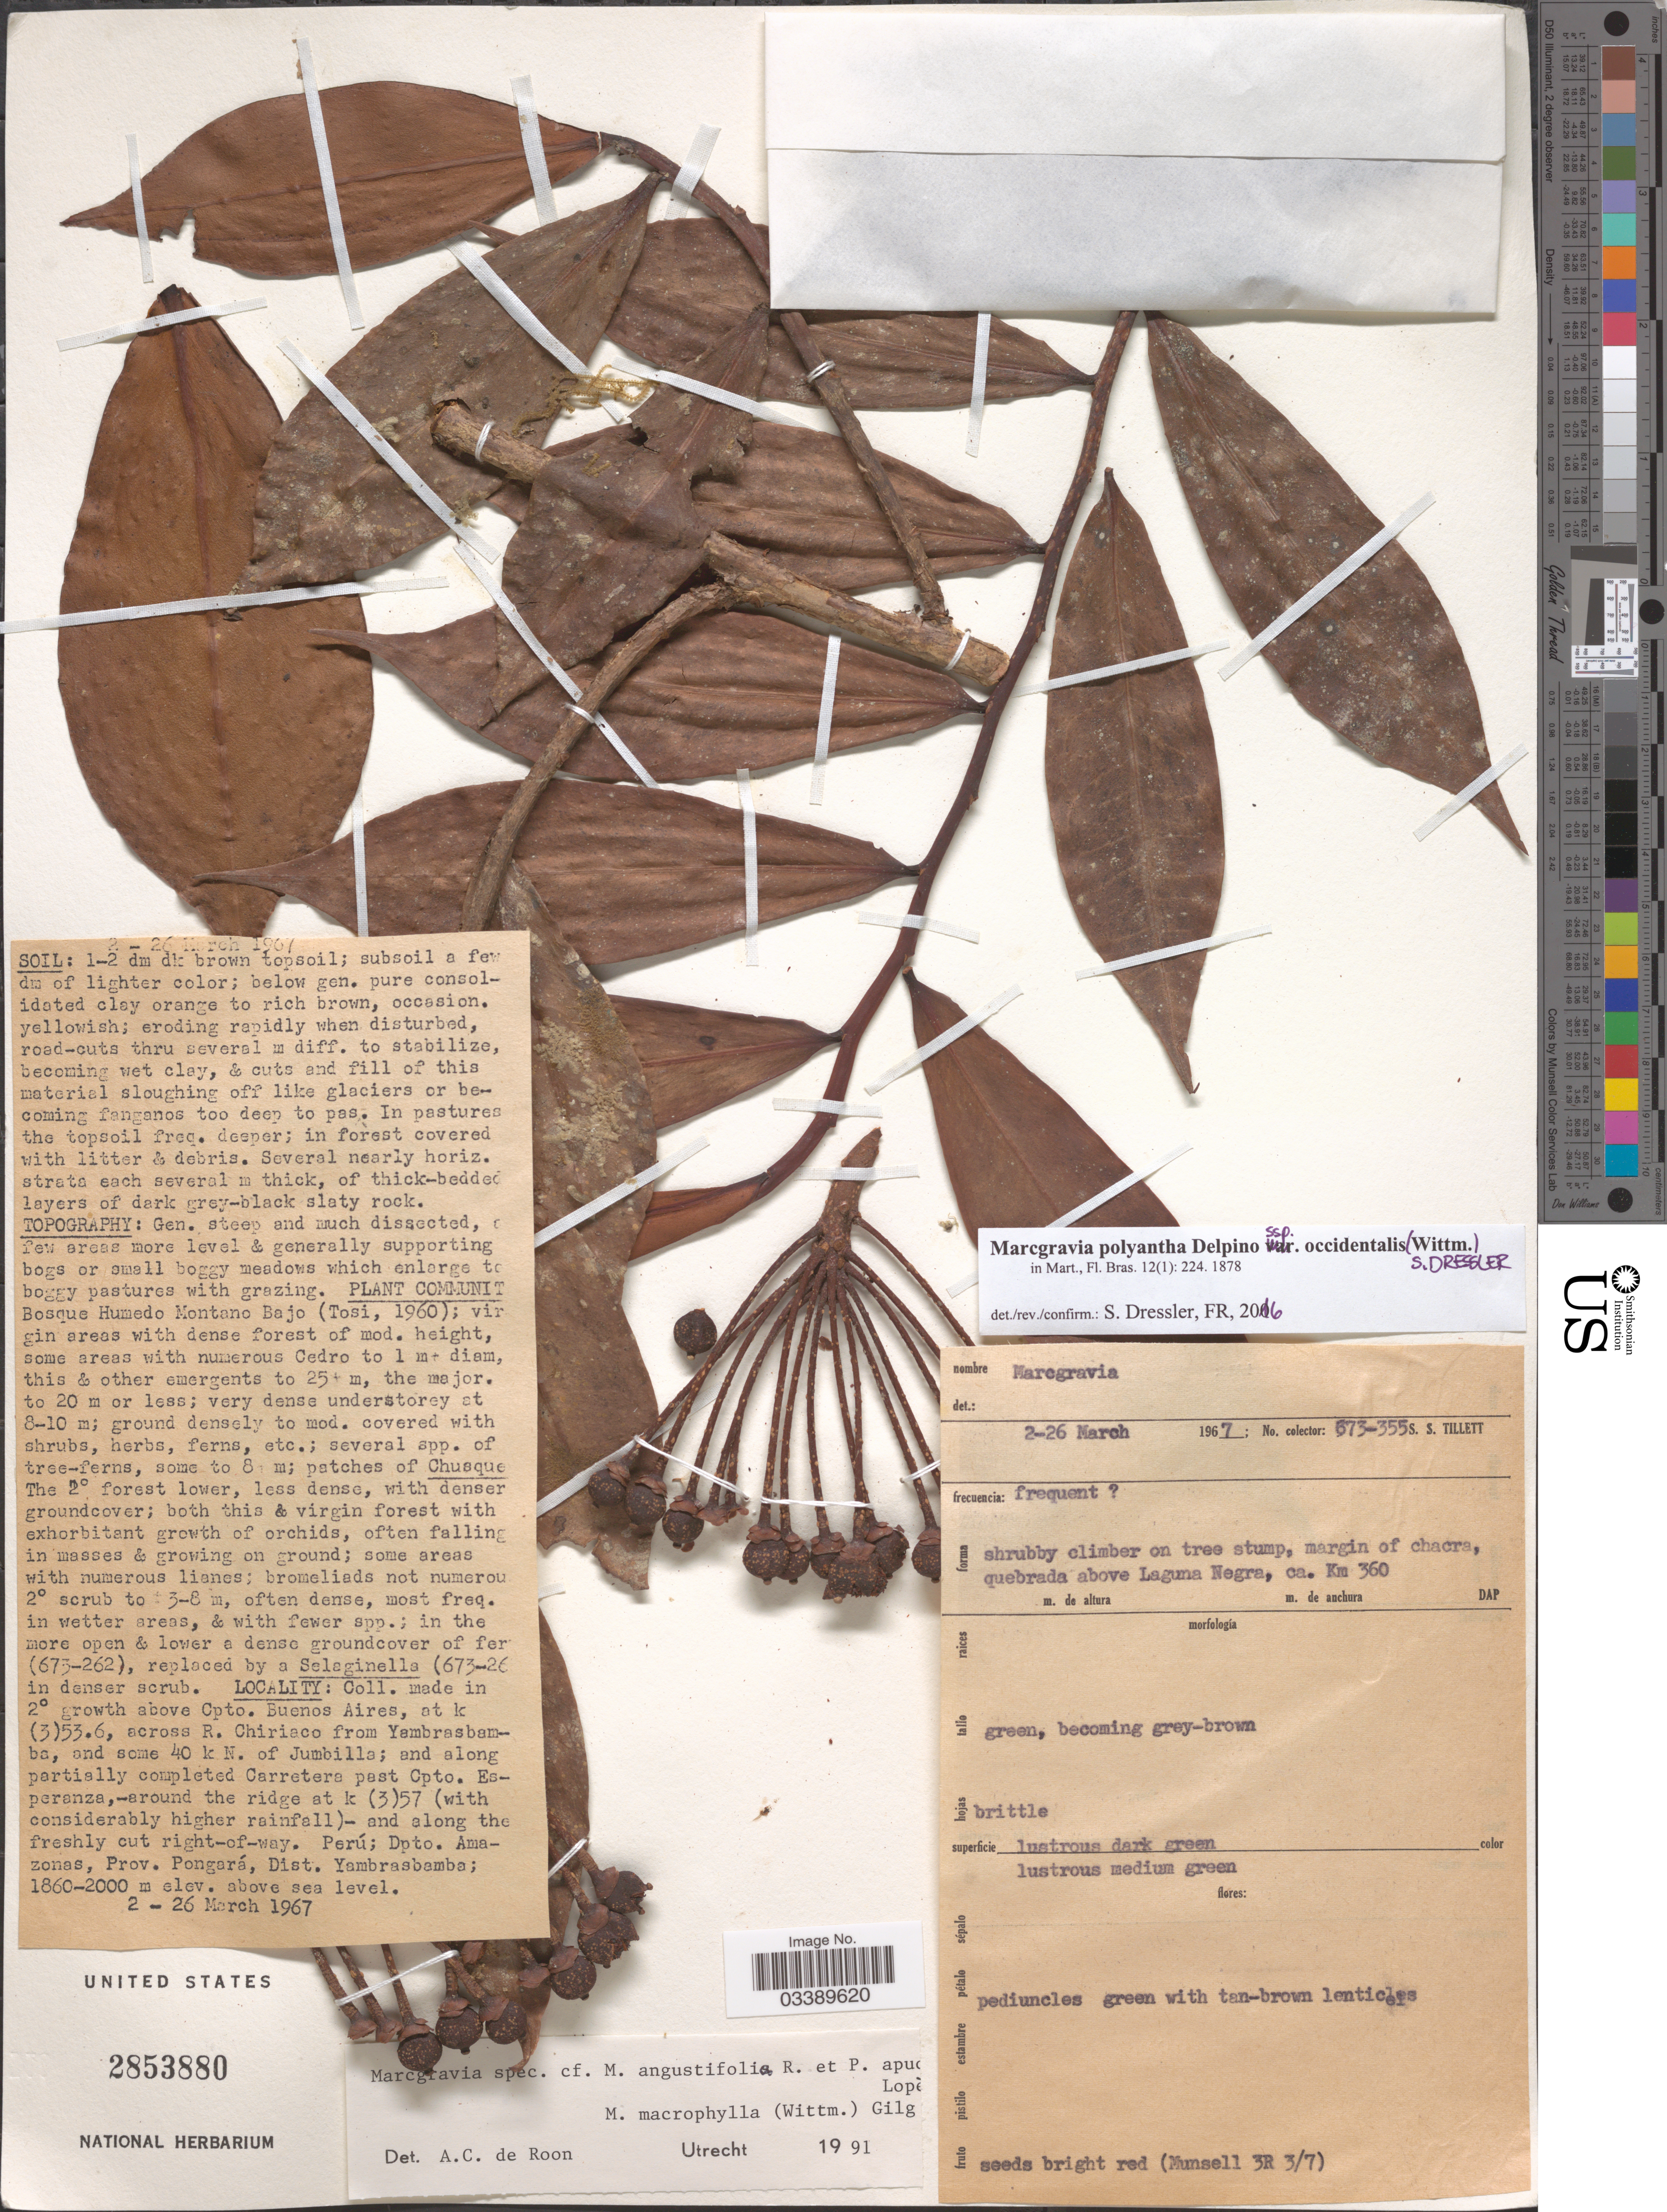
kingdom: Plantae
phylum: Tracheophyta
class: Magnoliopsida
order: Ericales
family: Marcgraviaceae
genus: Marcgravia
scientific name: Marcgravia polyantha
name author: Delponte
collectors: S. S. Tillett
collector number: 673-355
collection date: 1967-03-22/1967-03-26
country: Peru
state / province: Amazonas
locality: Dpto. Amazonas, Prov. Pongará, Dist. Yambrasbamba. Quebrada above Laguna Negra, ca. Km 360.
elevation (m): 1860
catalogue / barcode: US 2853880